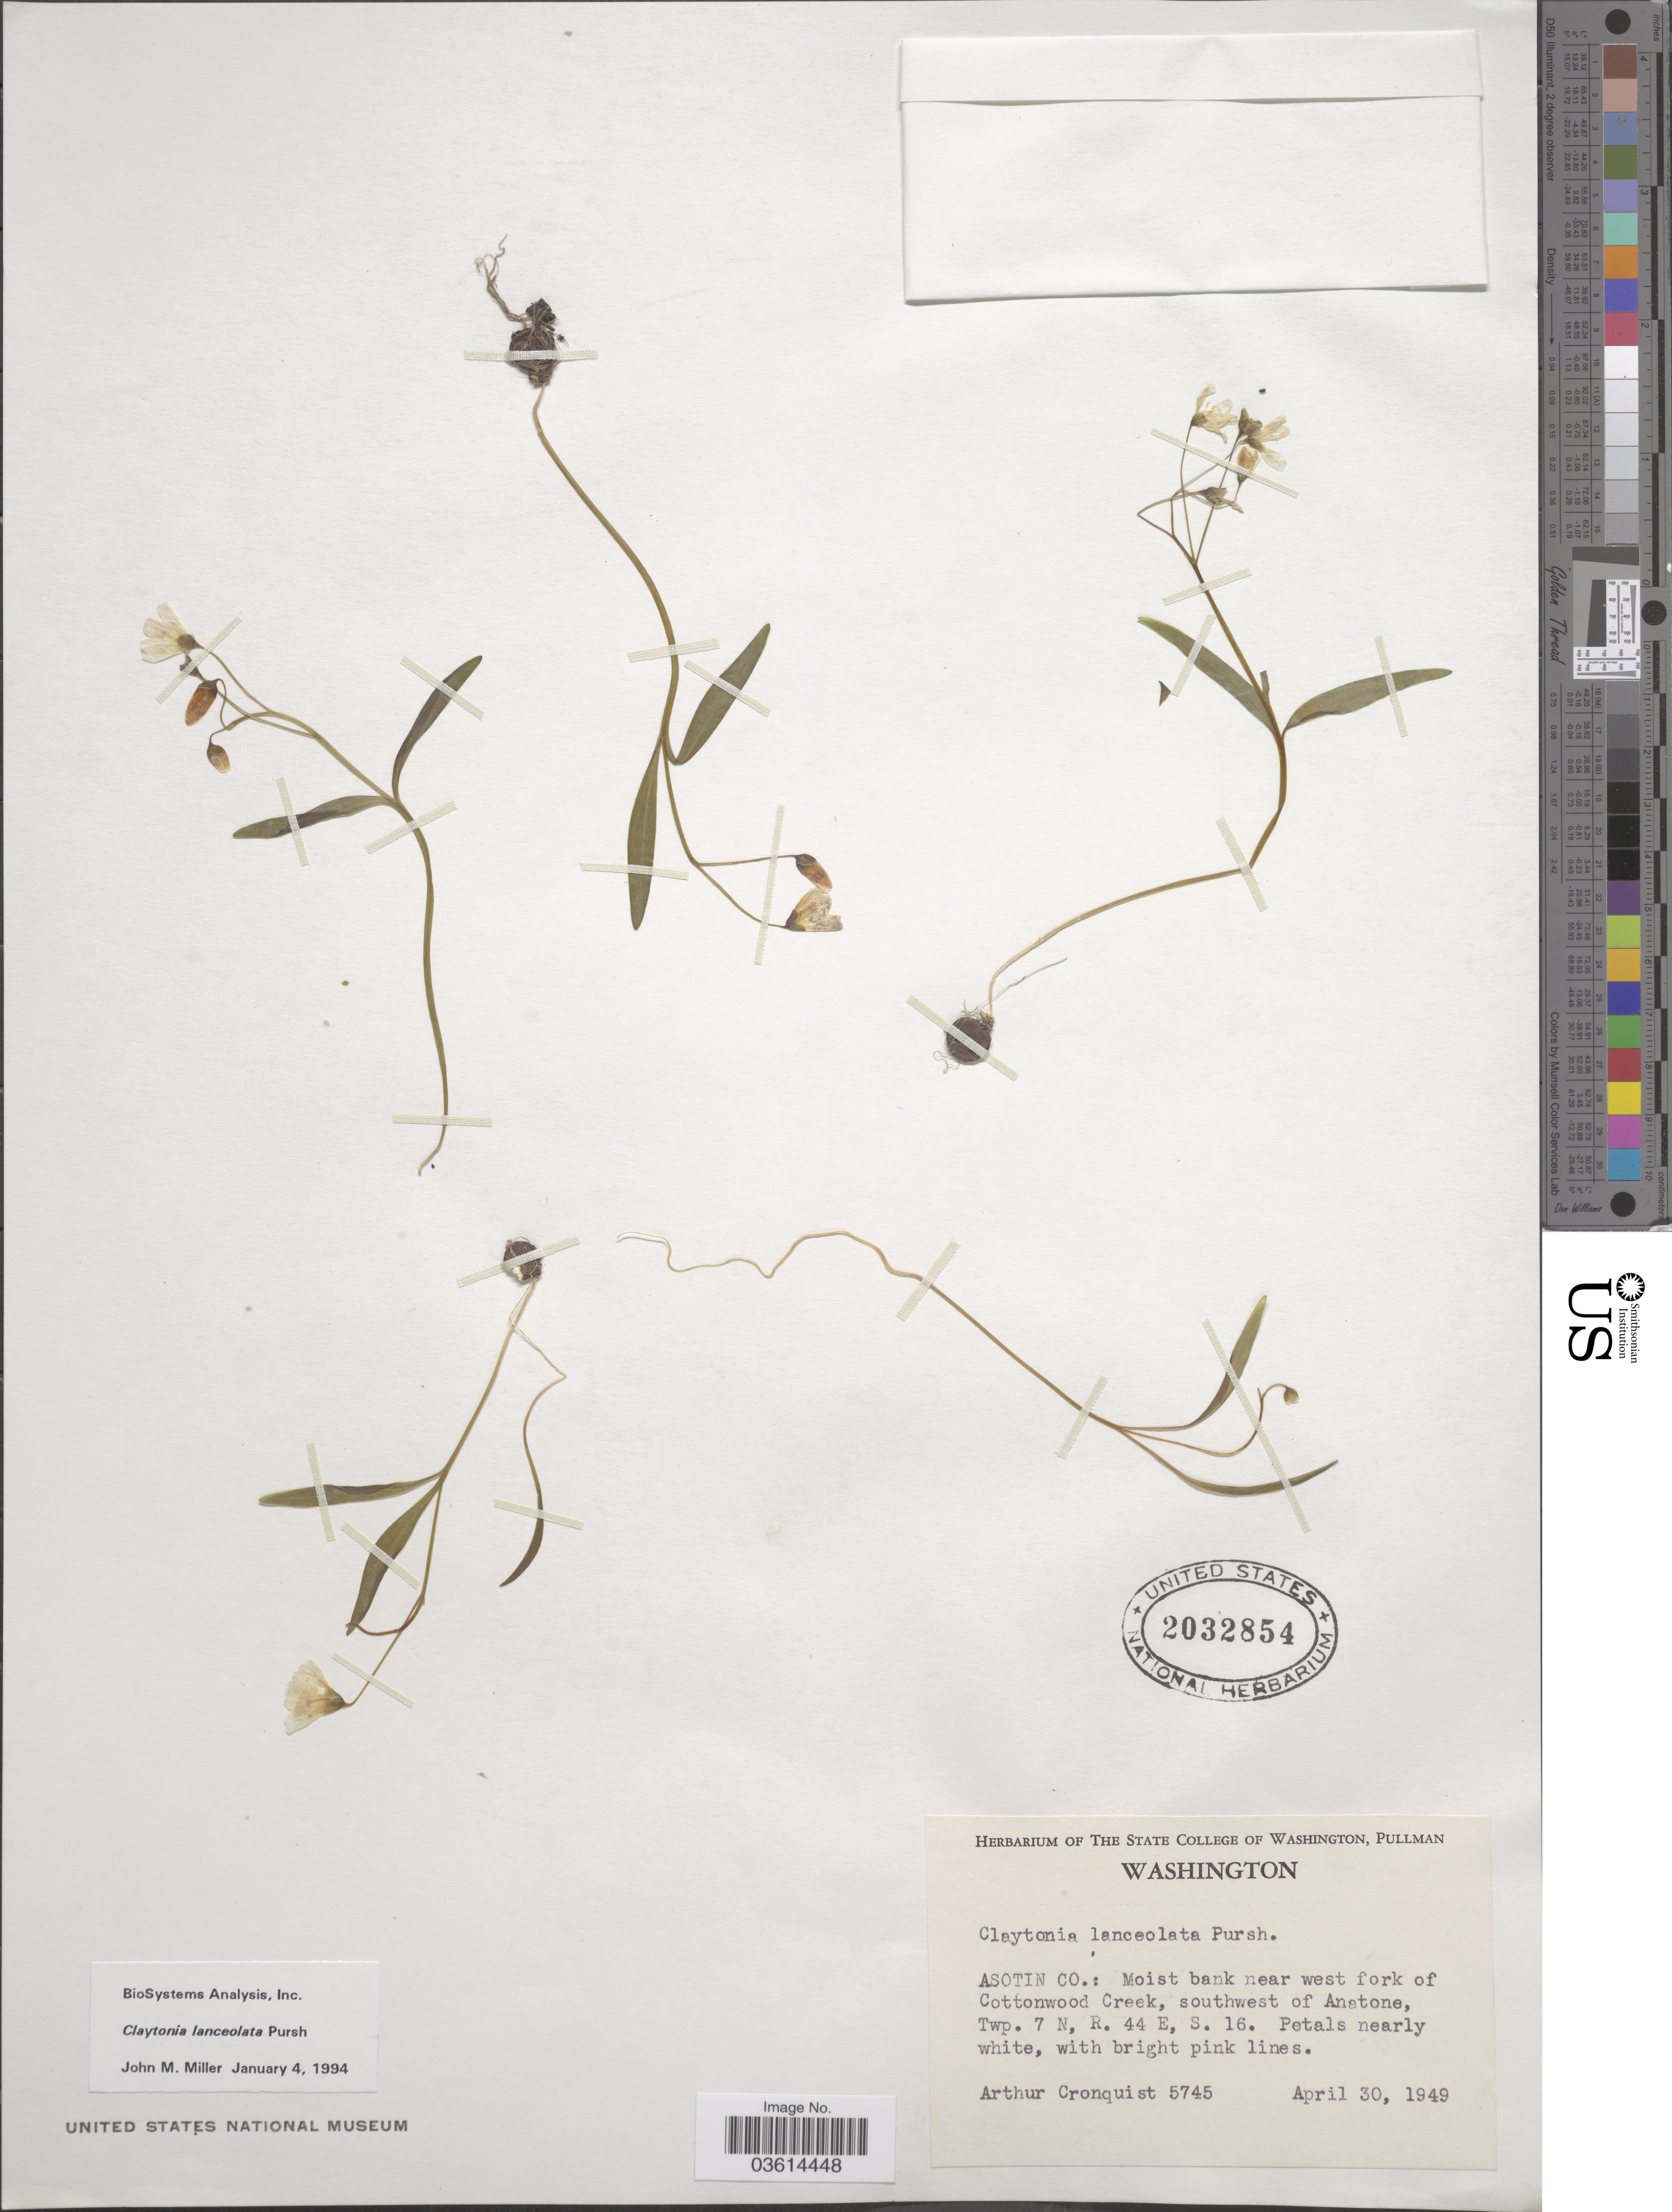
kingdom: Plantae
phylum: Tracheophyta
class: Magnoliopsida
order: Caryophyllales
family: Montiaceae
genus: Claytonia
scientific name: Claytonia lanceolata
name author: Pursh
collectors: A. J. Cronquist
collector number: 5745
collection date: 1949-04-30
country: United States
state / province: Washington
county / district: Asotin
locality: Asotin Co.: Moist bank near west fork of Cottonwood Creek, southwest of Anatone, Twp. 7 N, R. 44 E, S. 16.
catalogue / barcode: US 2032854